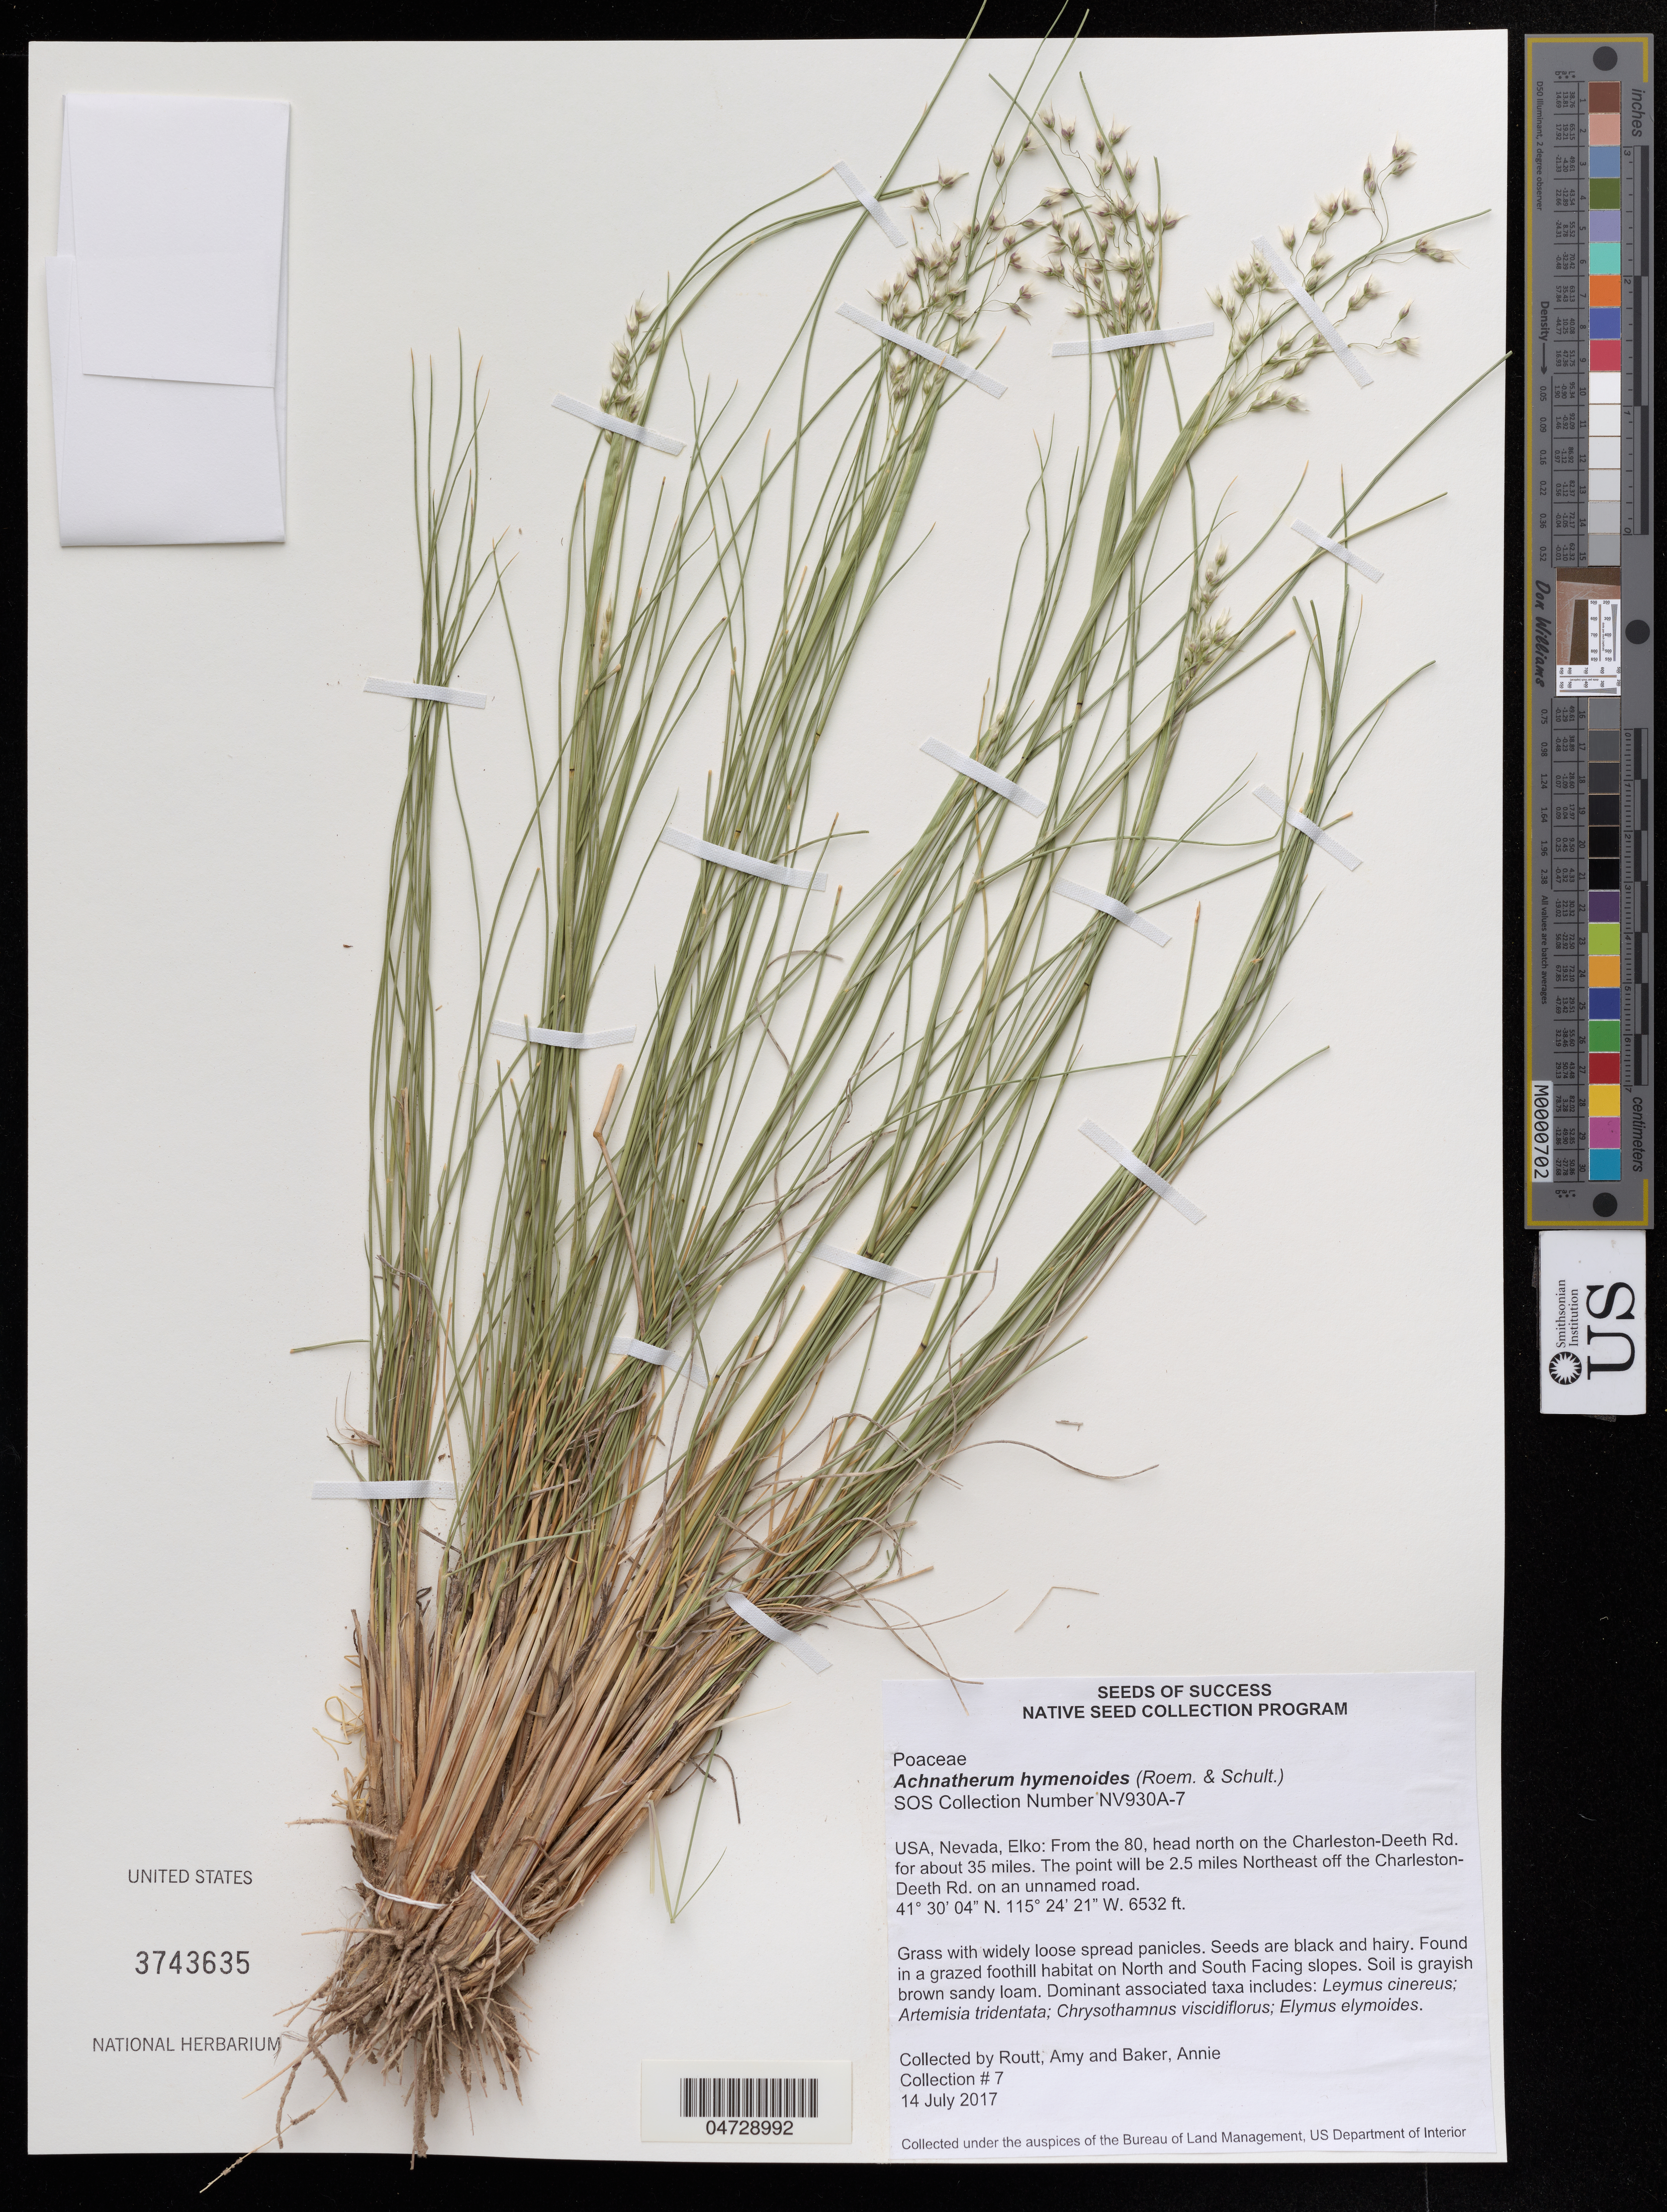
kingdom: Plantae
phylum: Tracheophyta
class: Liliopsida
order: Poales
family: Poaceae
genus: Achnatherum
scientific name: Achnatherum hymenoides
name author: (Roem. & Schult.) Barkworth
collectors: A. Routt & A. Baker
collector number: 7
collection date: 2017-07-14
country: United States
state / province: Nevada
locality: Elko: From the 80, head north on the Charleston-Deeth Rd. for about 35 miles. The point will be 2.5 miles Northeast off the Charleston-Deeth Rd.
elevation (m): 1991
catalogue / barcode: US 3743635